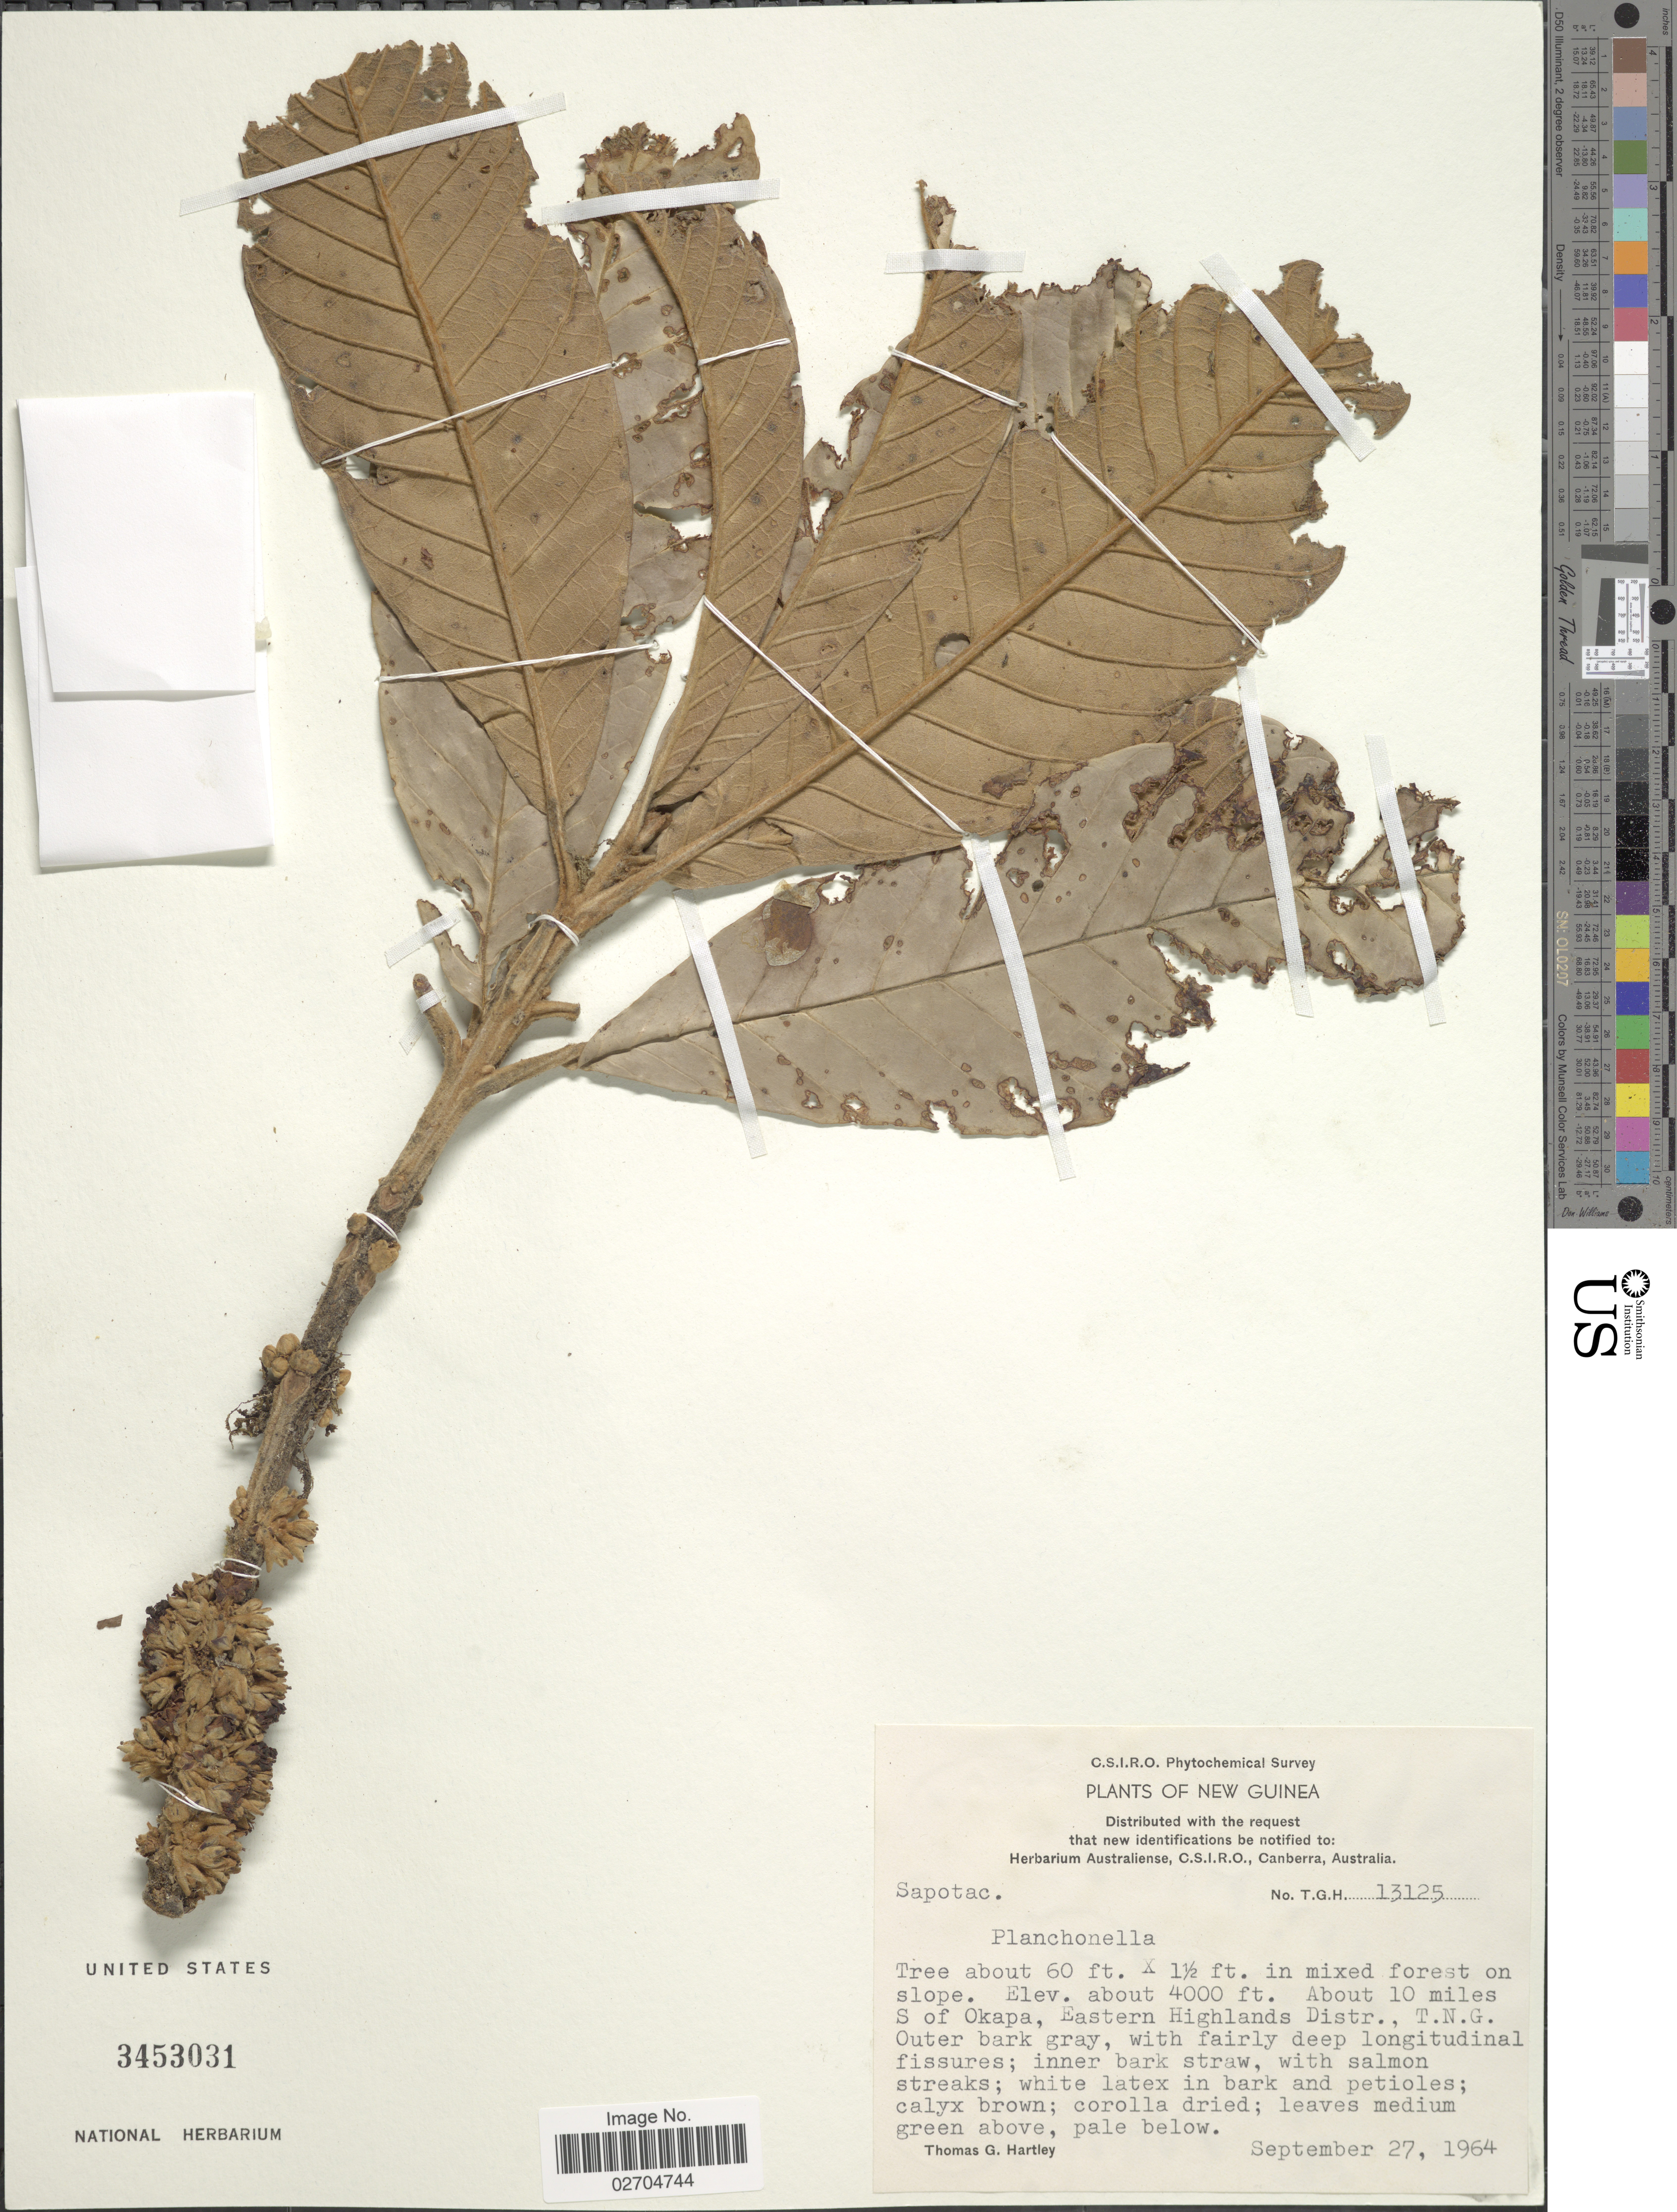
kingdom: Plantae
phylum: Tracheophyta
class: Magnoliopsida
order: Ericales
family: Sapotaceae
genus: Planchonella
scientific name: Planchonella sp.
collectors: T. G. Hartley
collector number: T.G.H. 13125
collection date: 1964-09-27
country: Papua New Guinea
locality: New Guinea. About 10 miles S of Okapa, Eastern Highlands Distr. T.N.G.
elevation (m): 1219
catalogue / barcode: US 3453031